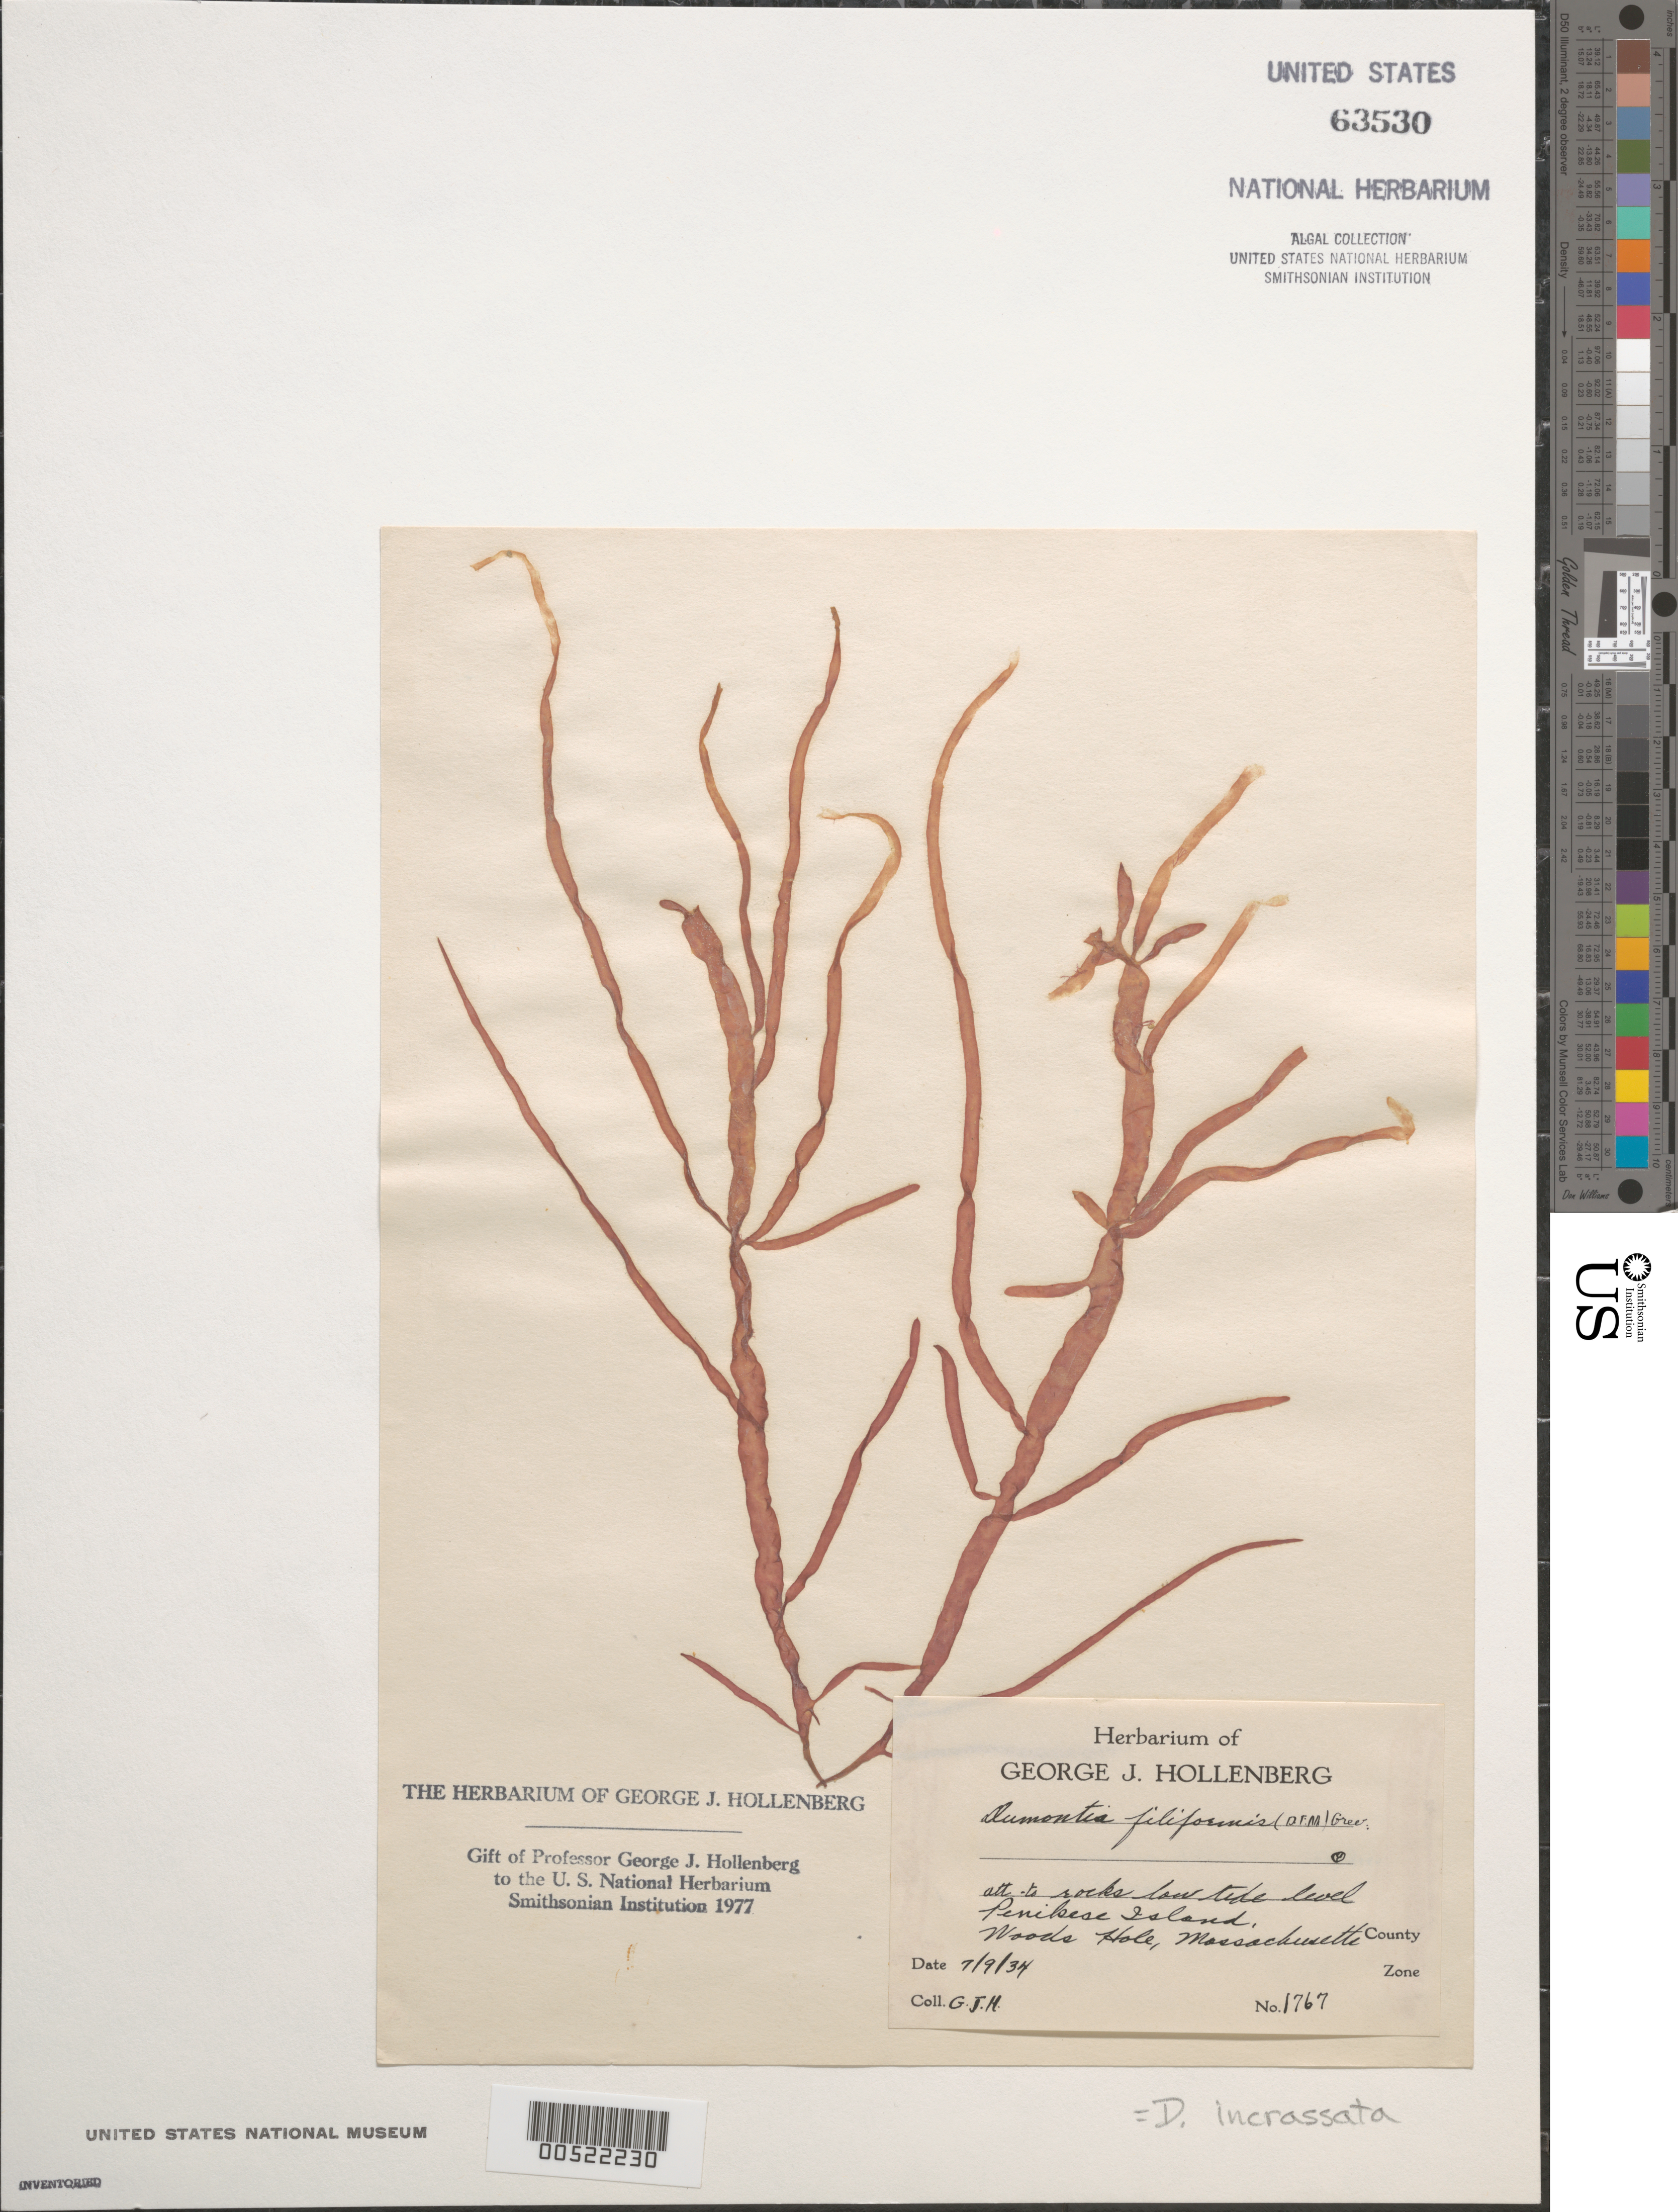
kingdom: Plantae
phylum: Rhodophyta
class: Florideophyceae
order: Gigartinales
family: Dumontiaceae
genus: Dumontia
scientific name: Dumontia contorta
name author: (S.G. Gmel.) Rupr.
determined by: Algae name updating Project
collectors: G. Hollenberg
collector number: GJH 1767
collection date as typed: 09 Jul 1934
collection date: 1934-07-09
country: United States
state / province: Massachusetts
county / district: Dukes County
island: Penikese Island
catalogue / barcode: US 63530